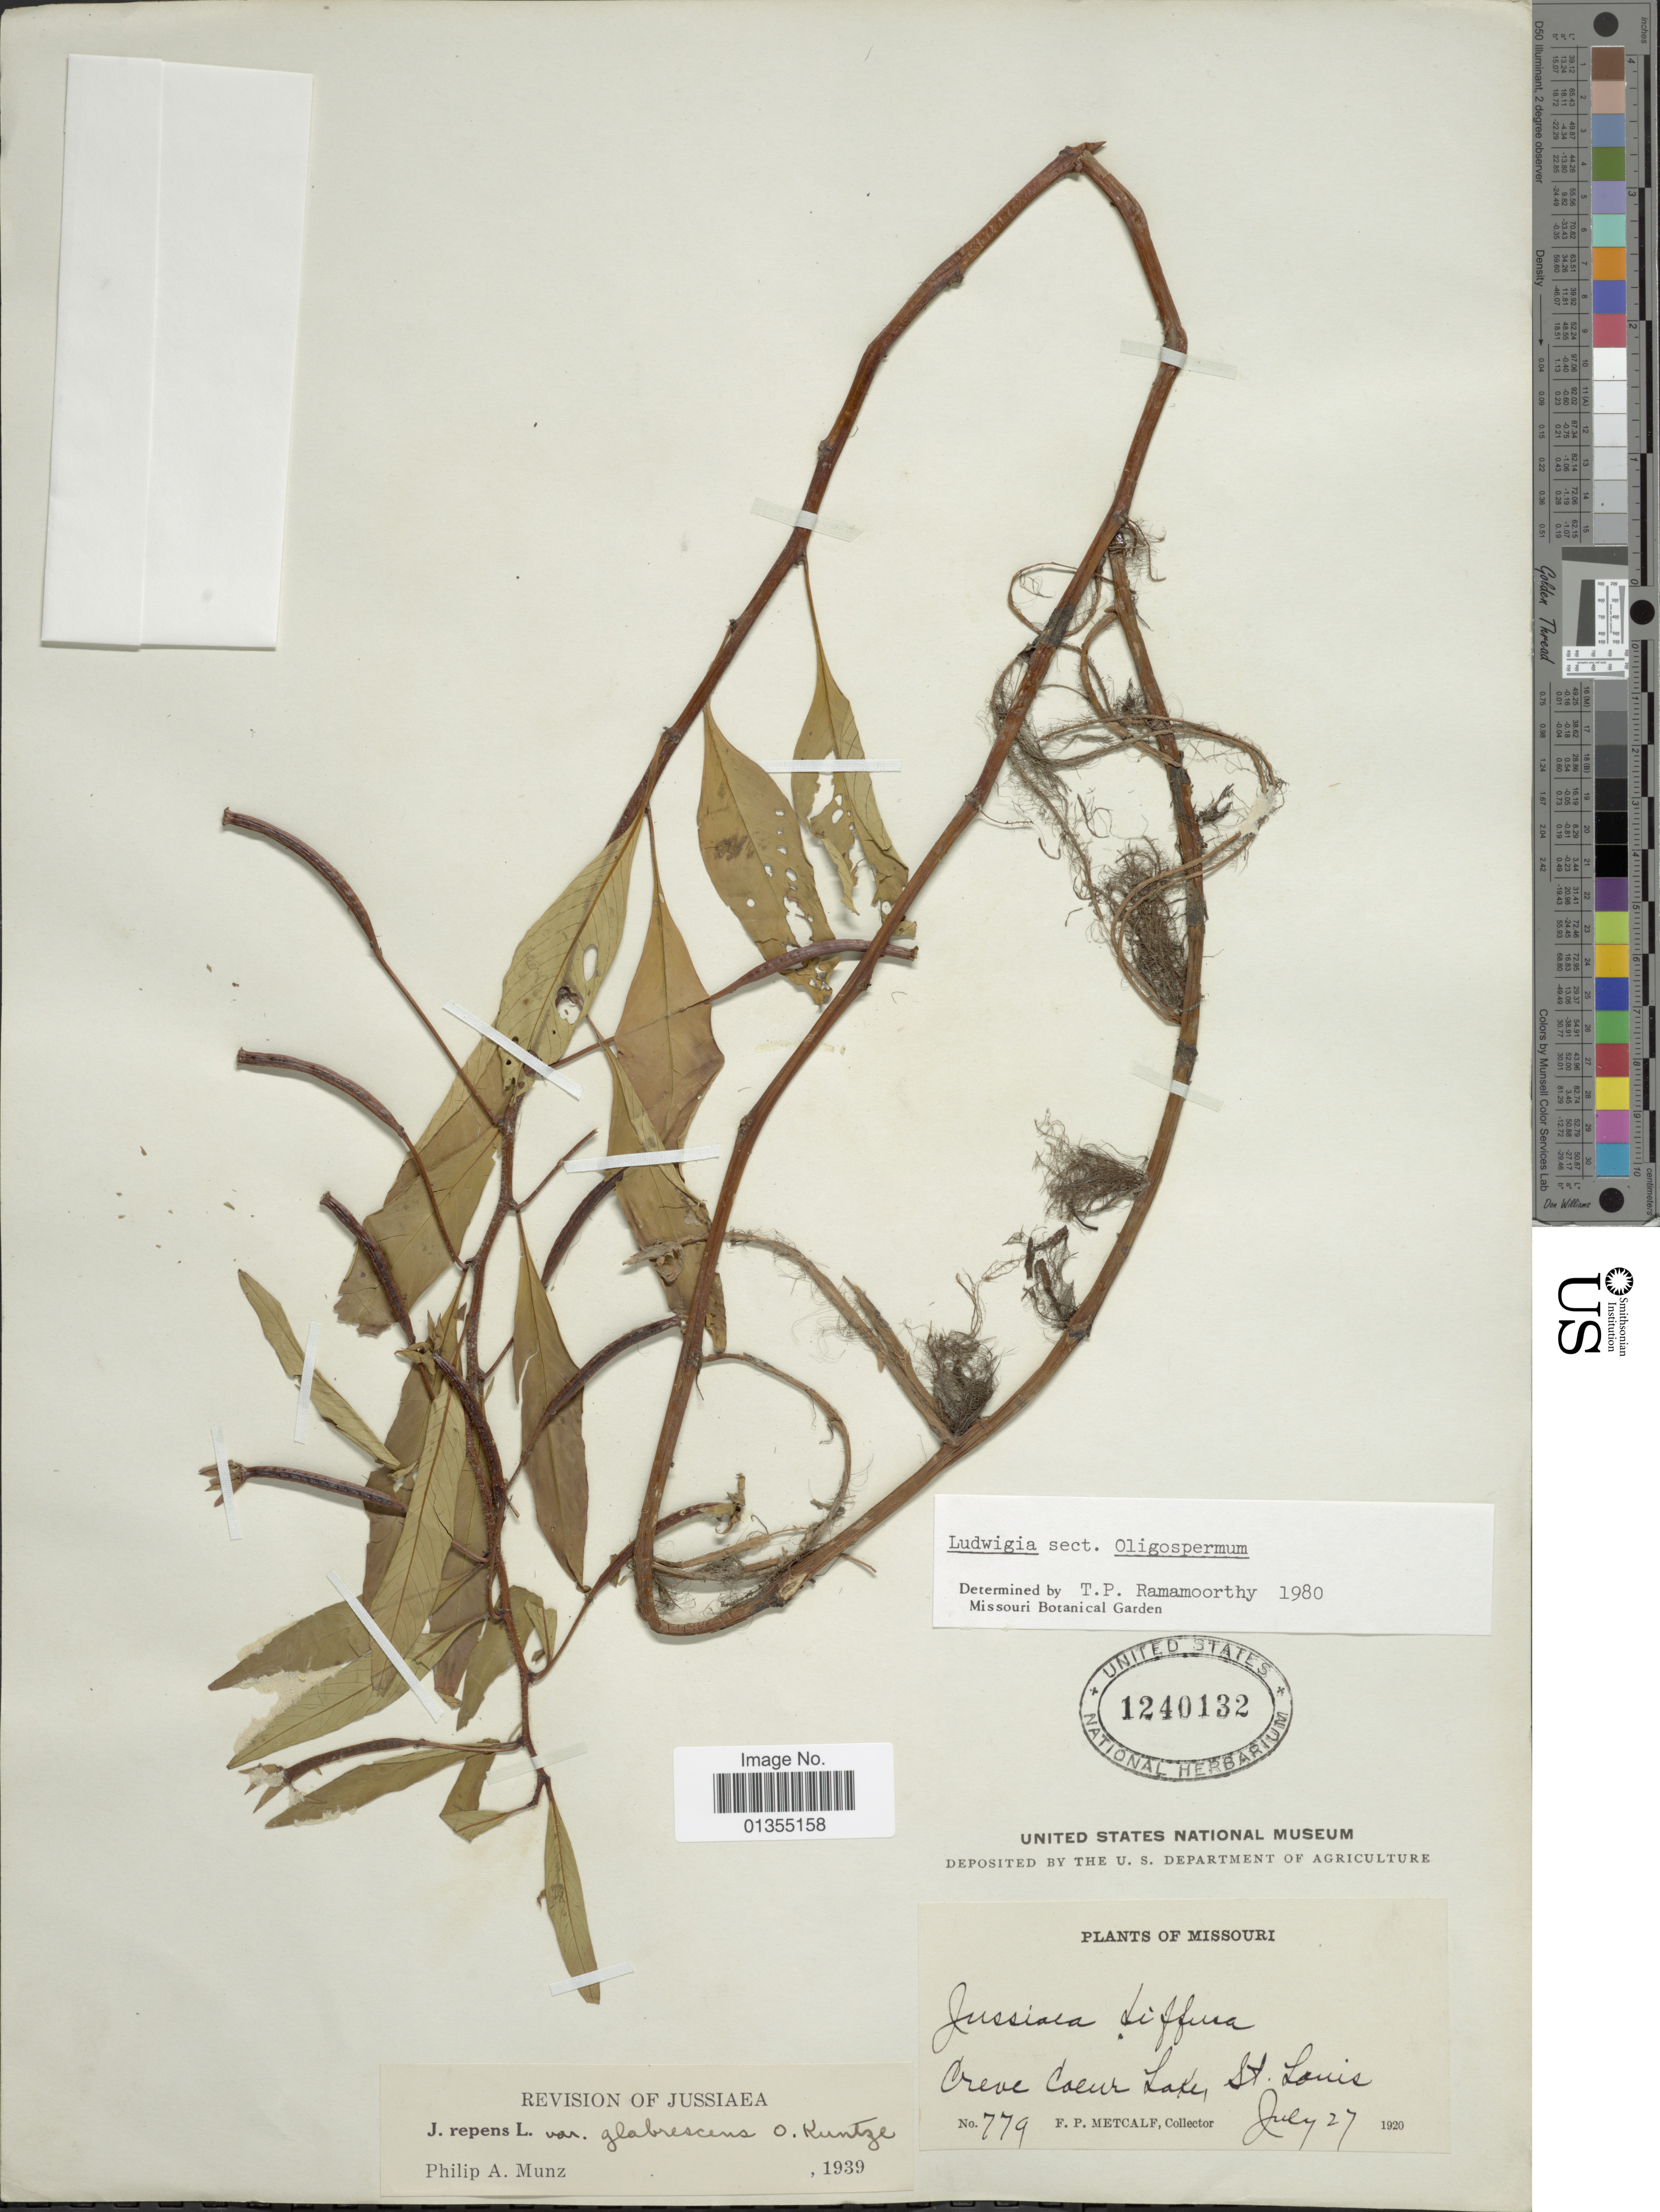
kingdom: Plantae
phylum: Tracheophyta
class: Magnoliopsida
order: Myrtales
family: Onagraceae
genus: Ludwigia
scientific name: Ludwigia stolonifera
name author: (Guill. & Perr.) P.H. Raven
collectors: F. Metcalf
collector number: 779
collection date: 1920-07-27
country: United States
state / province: Missouri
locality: Creve Colur Lake, St. Louis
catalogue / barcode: US 1240132